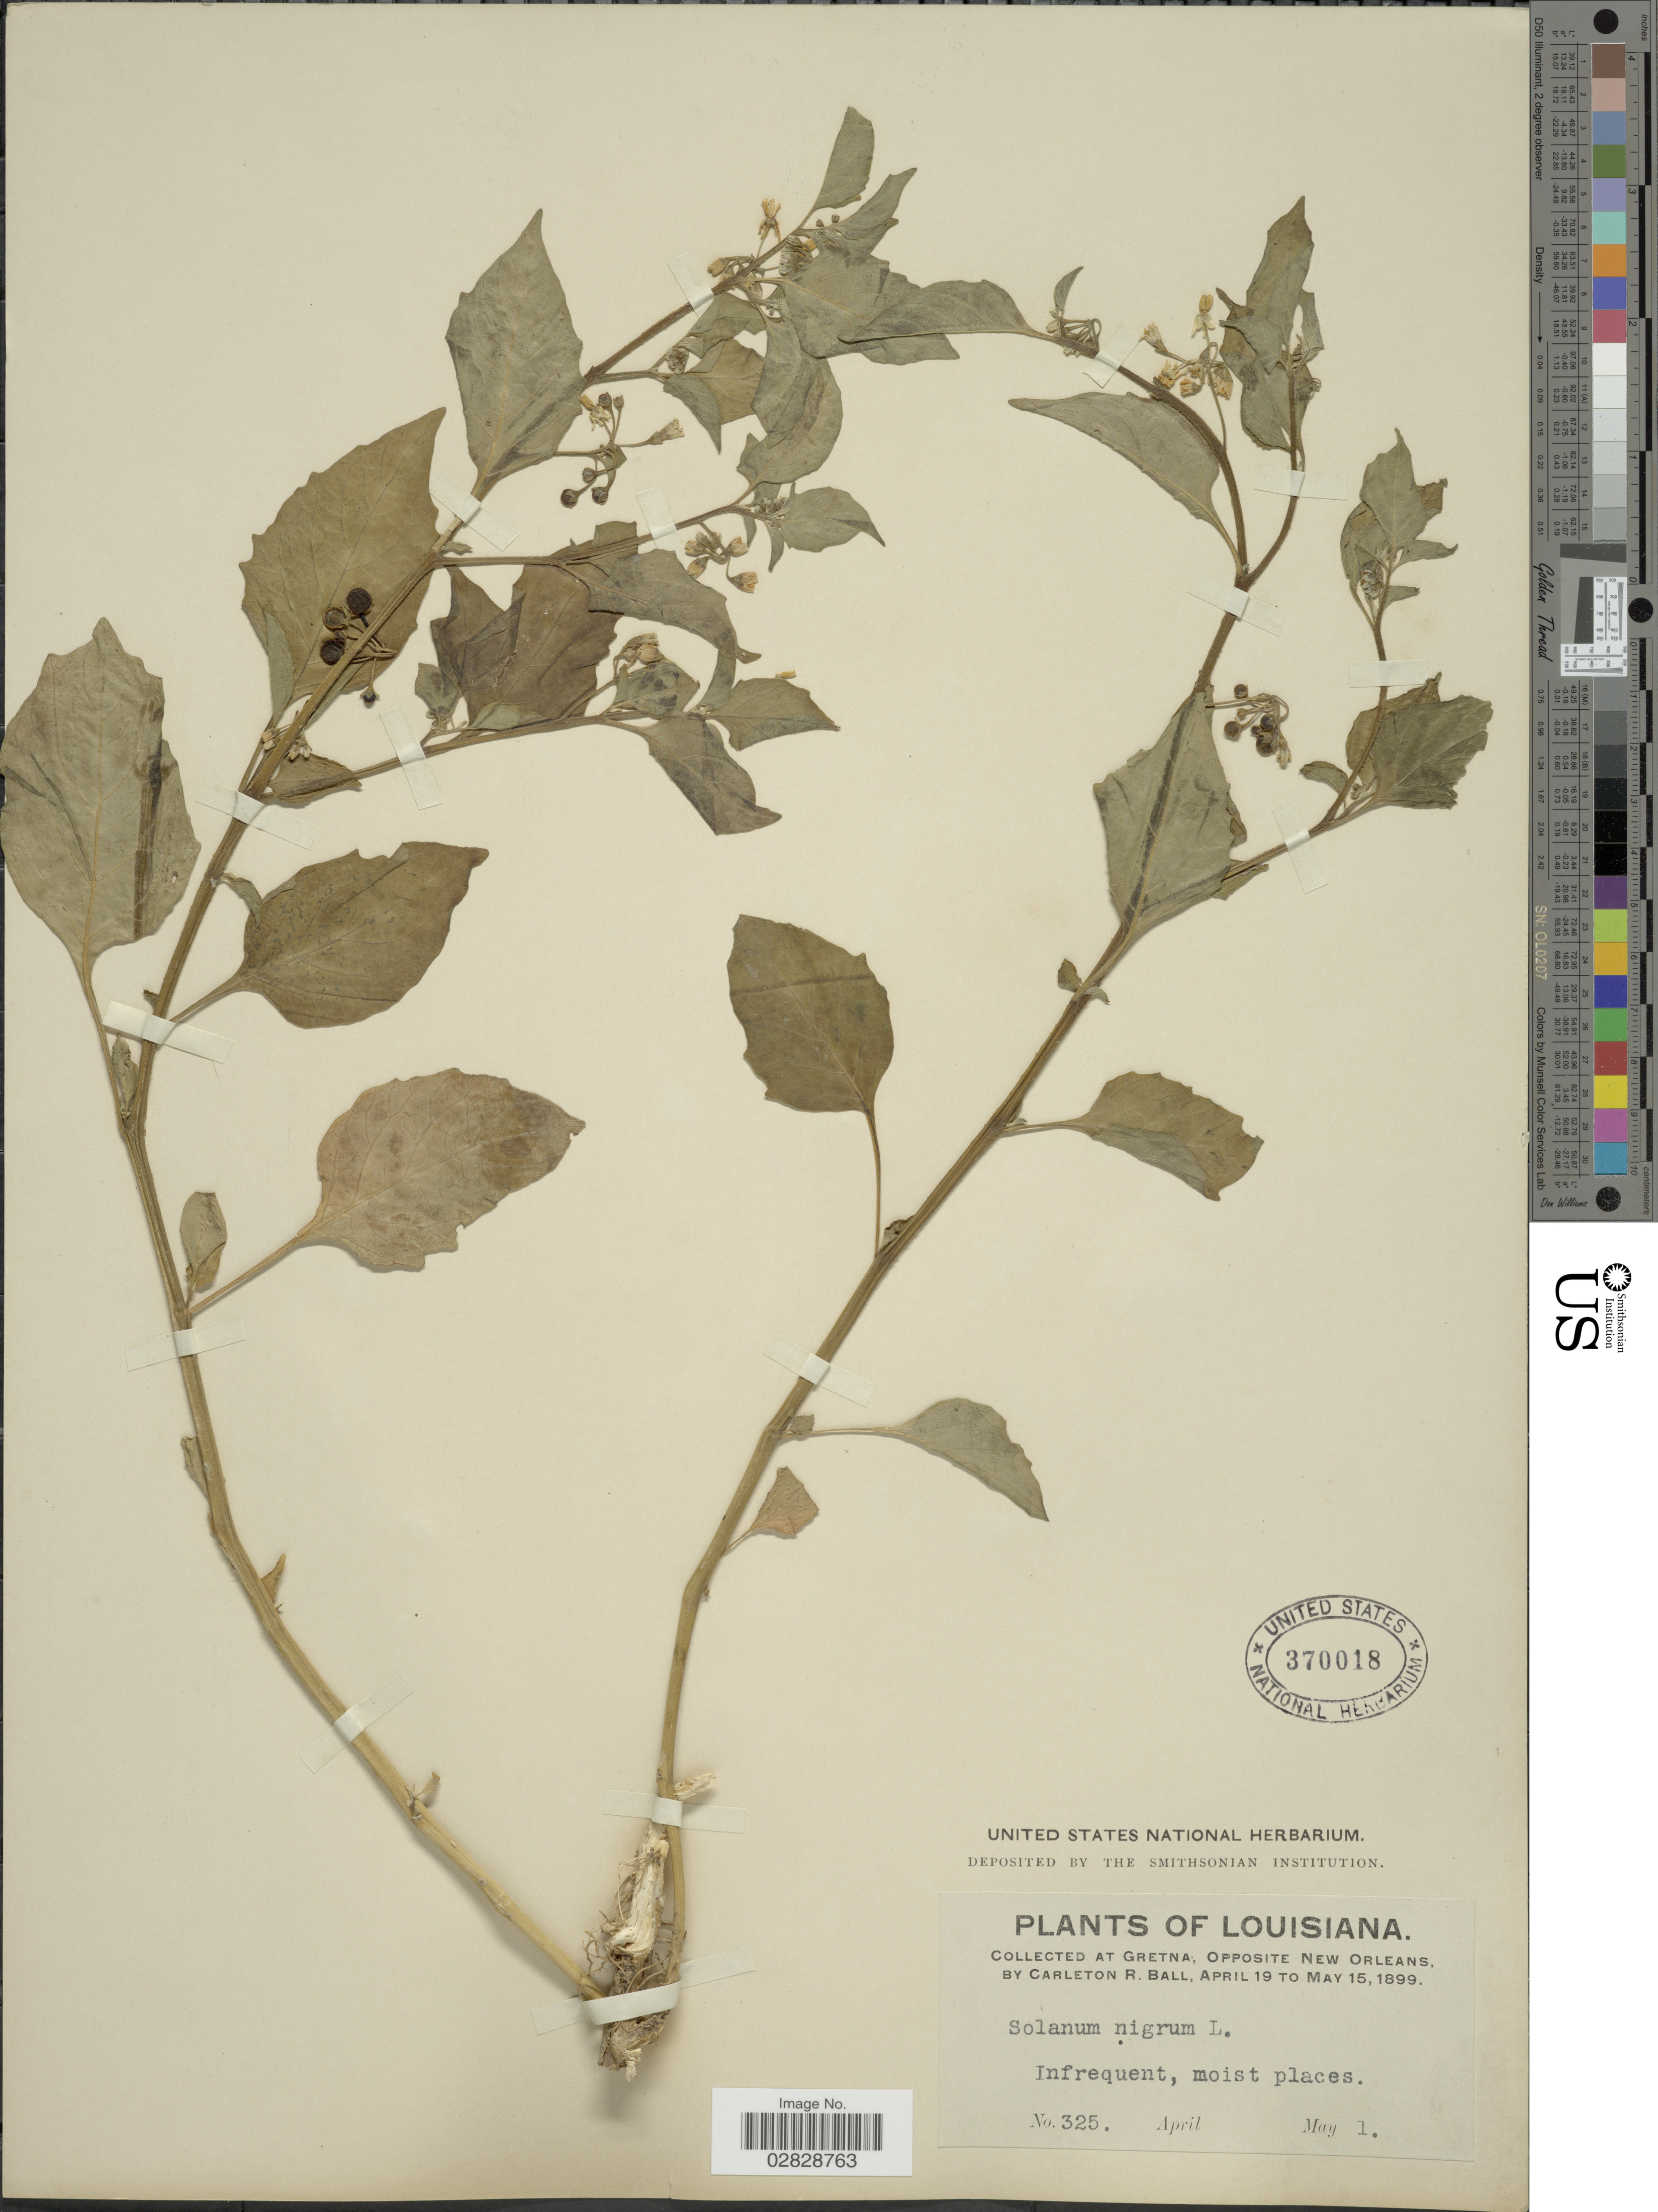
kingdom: Plantae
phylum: Tracheophyta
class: Magnoliopsida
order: Solanales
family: Solanaceae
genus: Solanum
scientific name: Solanum nigrescens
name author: M. Martens & Galeotti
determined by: Knapp, S. D.; Särkinen, T.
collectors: C. R. Ball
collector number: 325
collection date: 1899-05-01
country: United States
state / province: Louisiana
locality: At Gretna, opposite New Orleans.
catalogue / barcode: US 370018